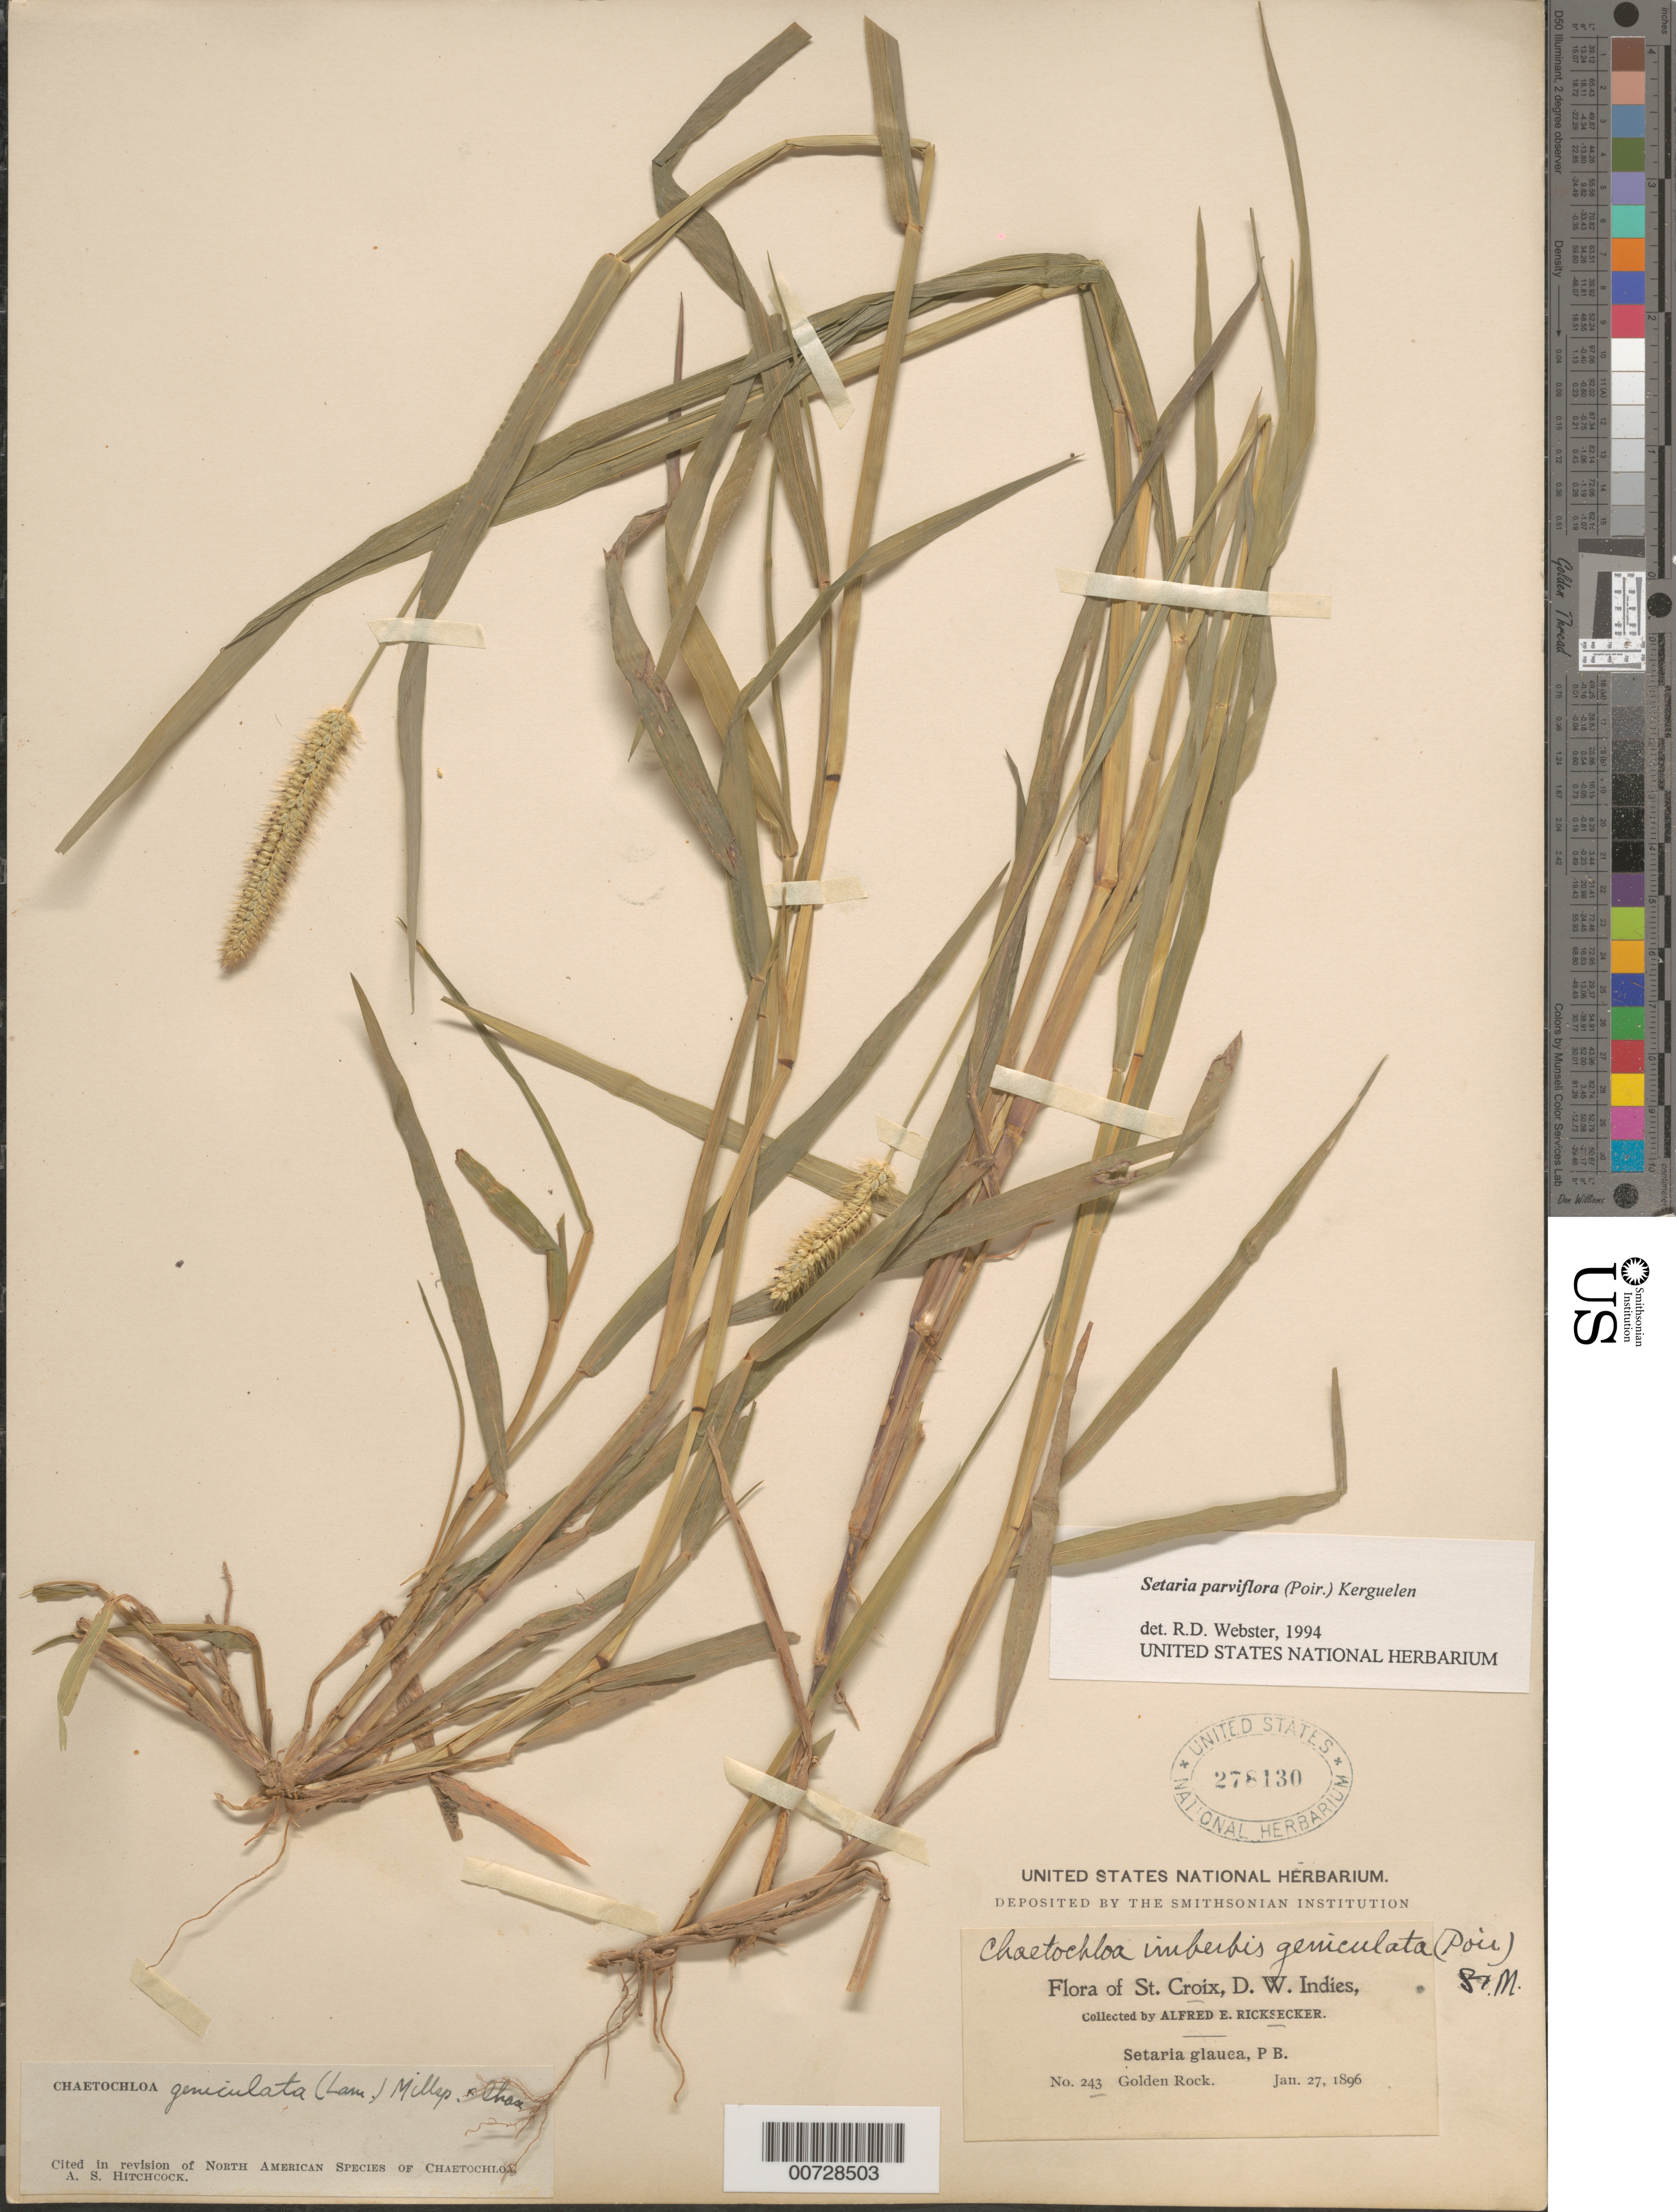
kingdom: Plantae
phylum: Tracheophyta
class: Liliopsida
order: Poales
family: Poaceae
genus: Setaria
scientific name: Setaria parviflora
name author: (Poir.) Kerguélen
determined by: Webster, Robert D.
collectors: A. E. Ricksecker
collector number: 243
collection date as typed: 27 Jan 1896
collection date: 1896-01-27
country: U.S. Virgin Islands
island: St. Croix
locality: St. Croix; Golden Rock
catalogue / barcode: US 278130